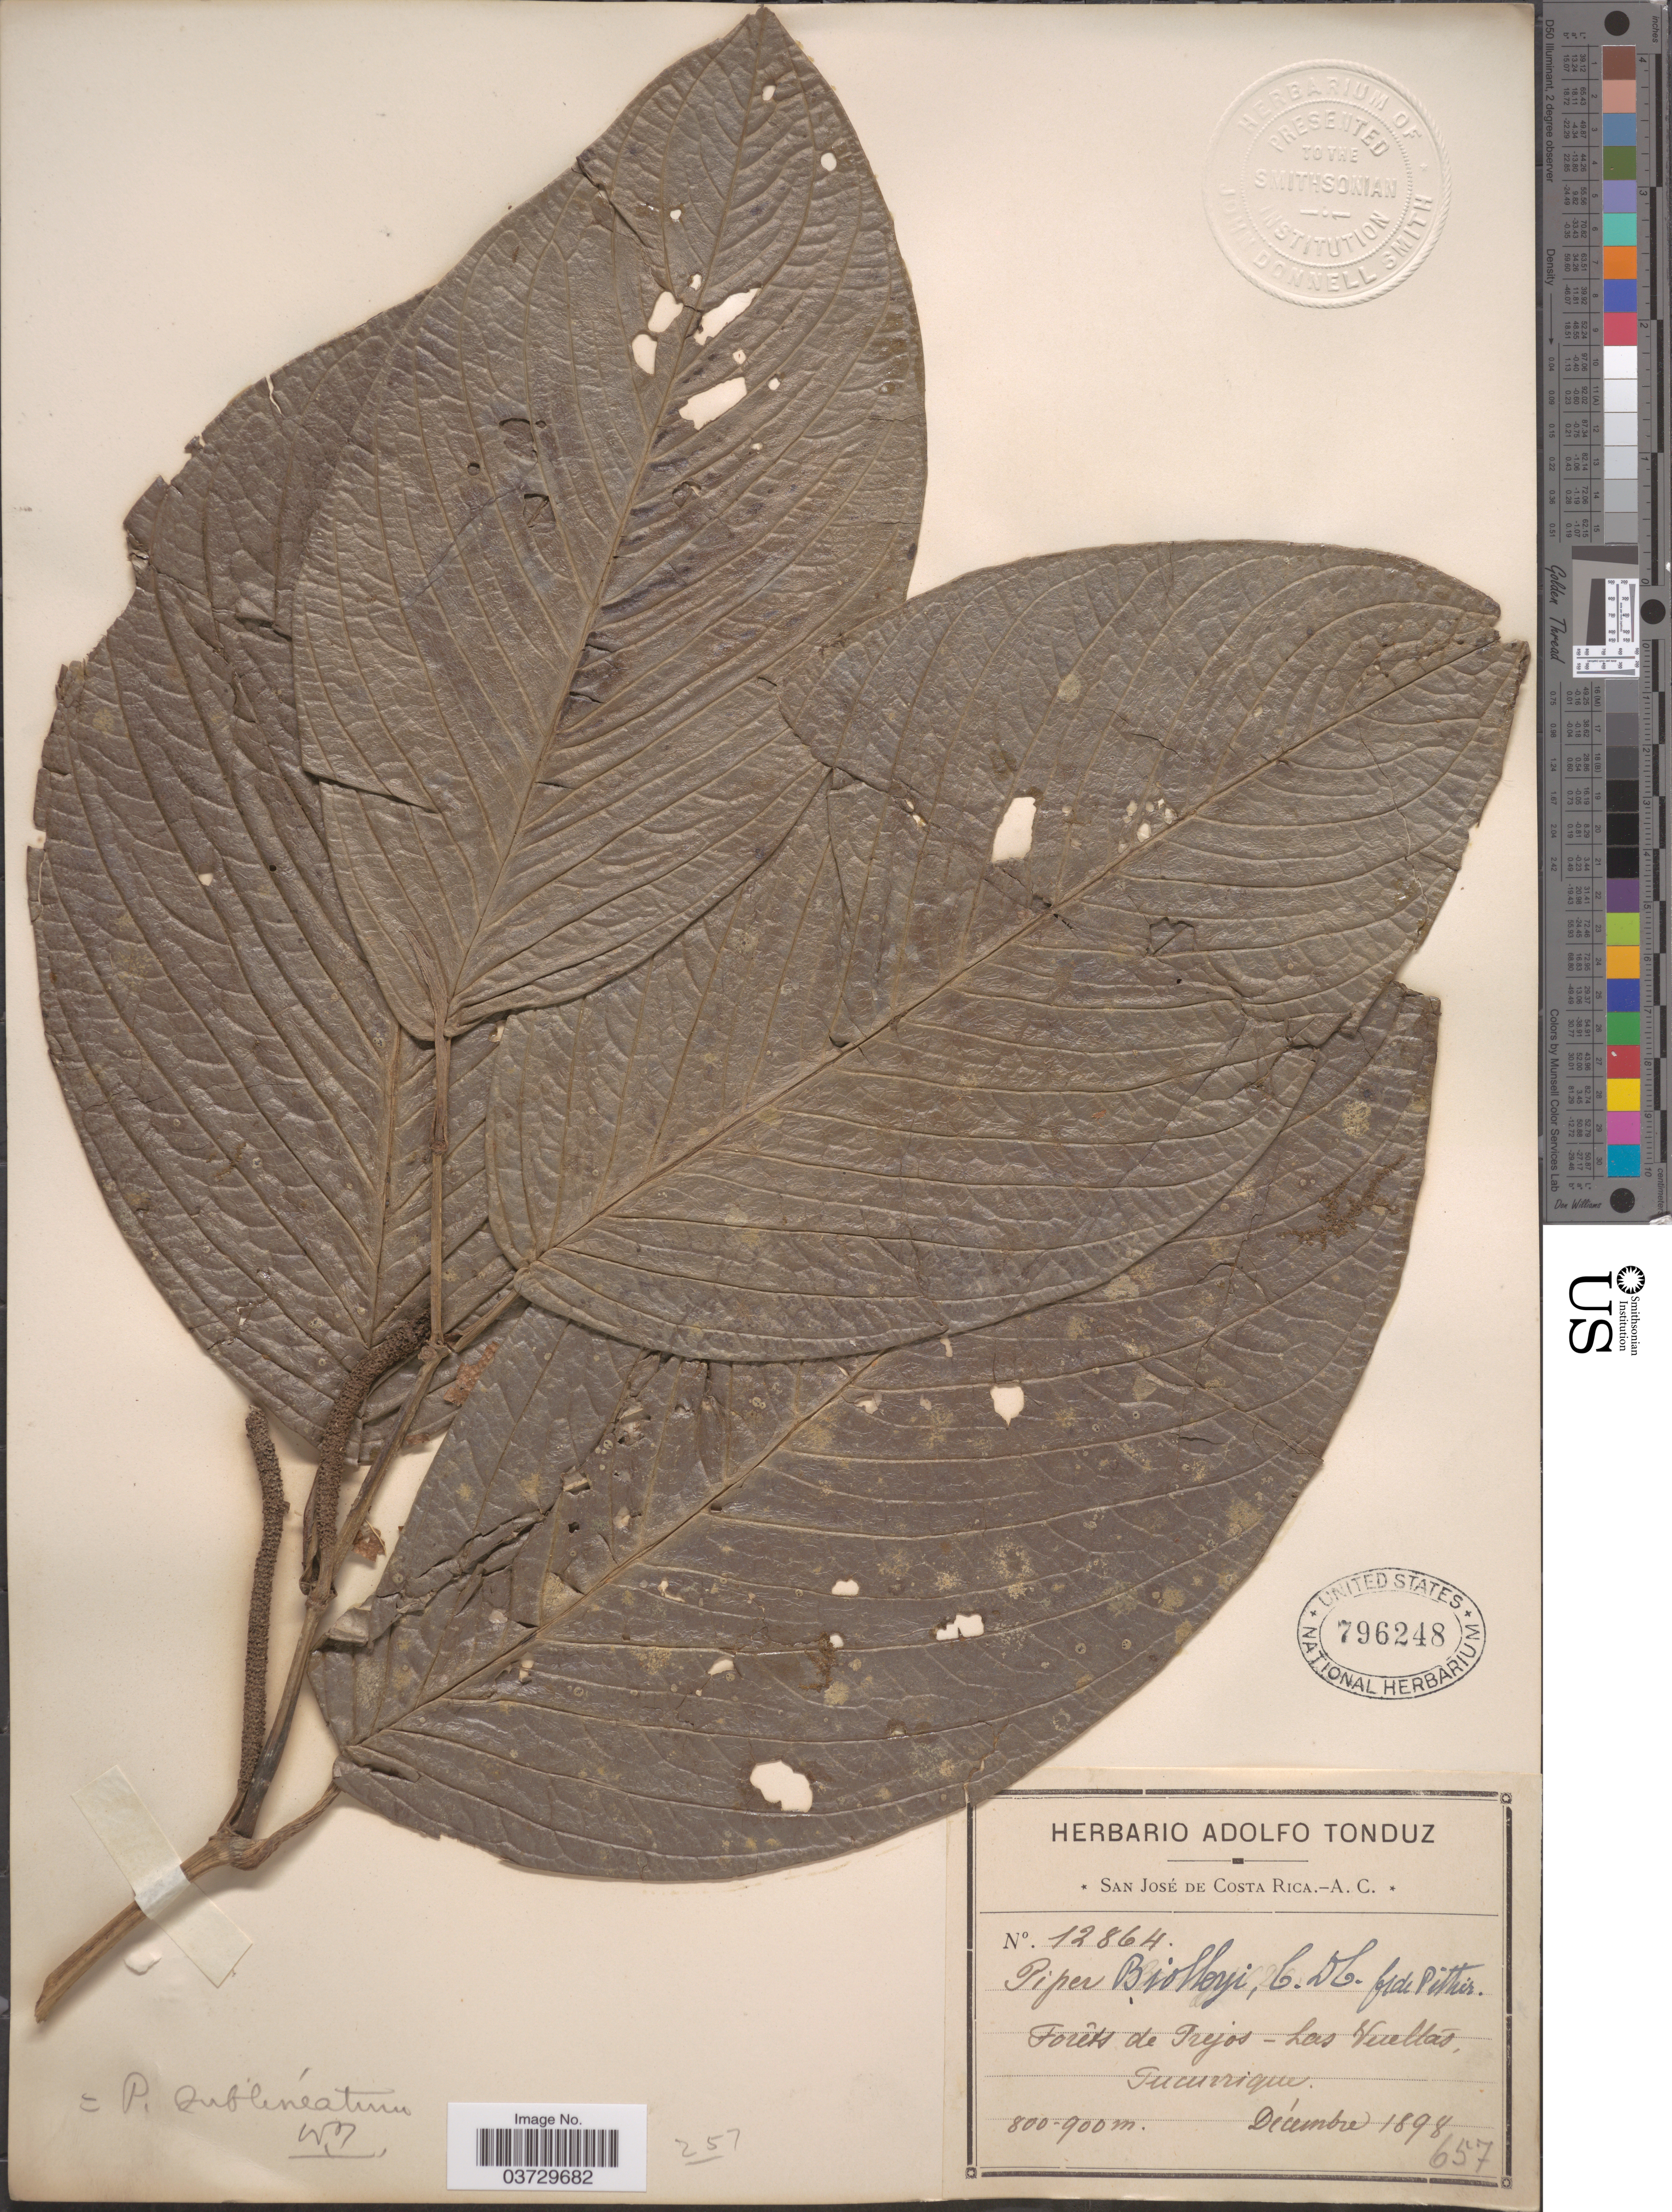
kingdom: Plantae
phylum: Tracheophyta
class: Magnoliopsida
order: Piperales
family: Piperaceae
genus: Piper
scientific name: Piper sublineatum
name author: Kuntze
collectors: ex Herb. Adolfo Tonduz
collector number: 12864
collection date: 1898-12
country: Costa Rica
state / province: San José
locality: Forêts de Trejos- Las Vueltas. Tucurrique.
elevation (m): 800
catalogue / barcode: US 796248